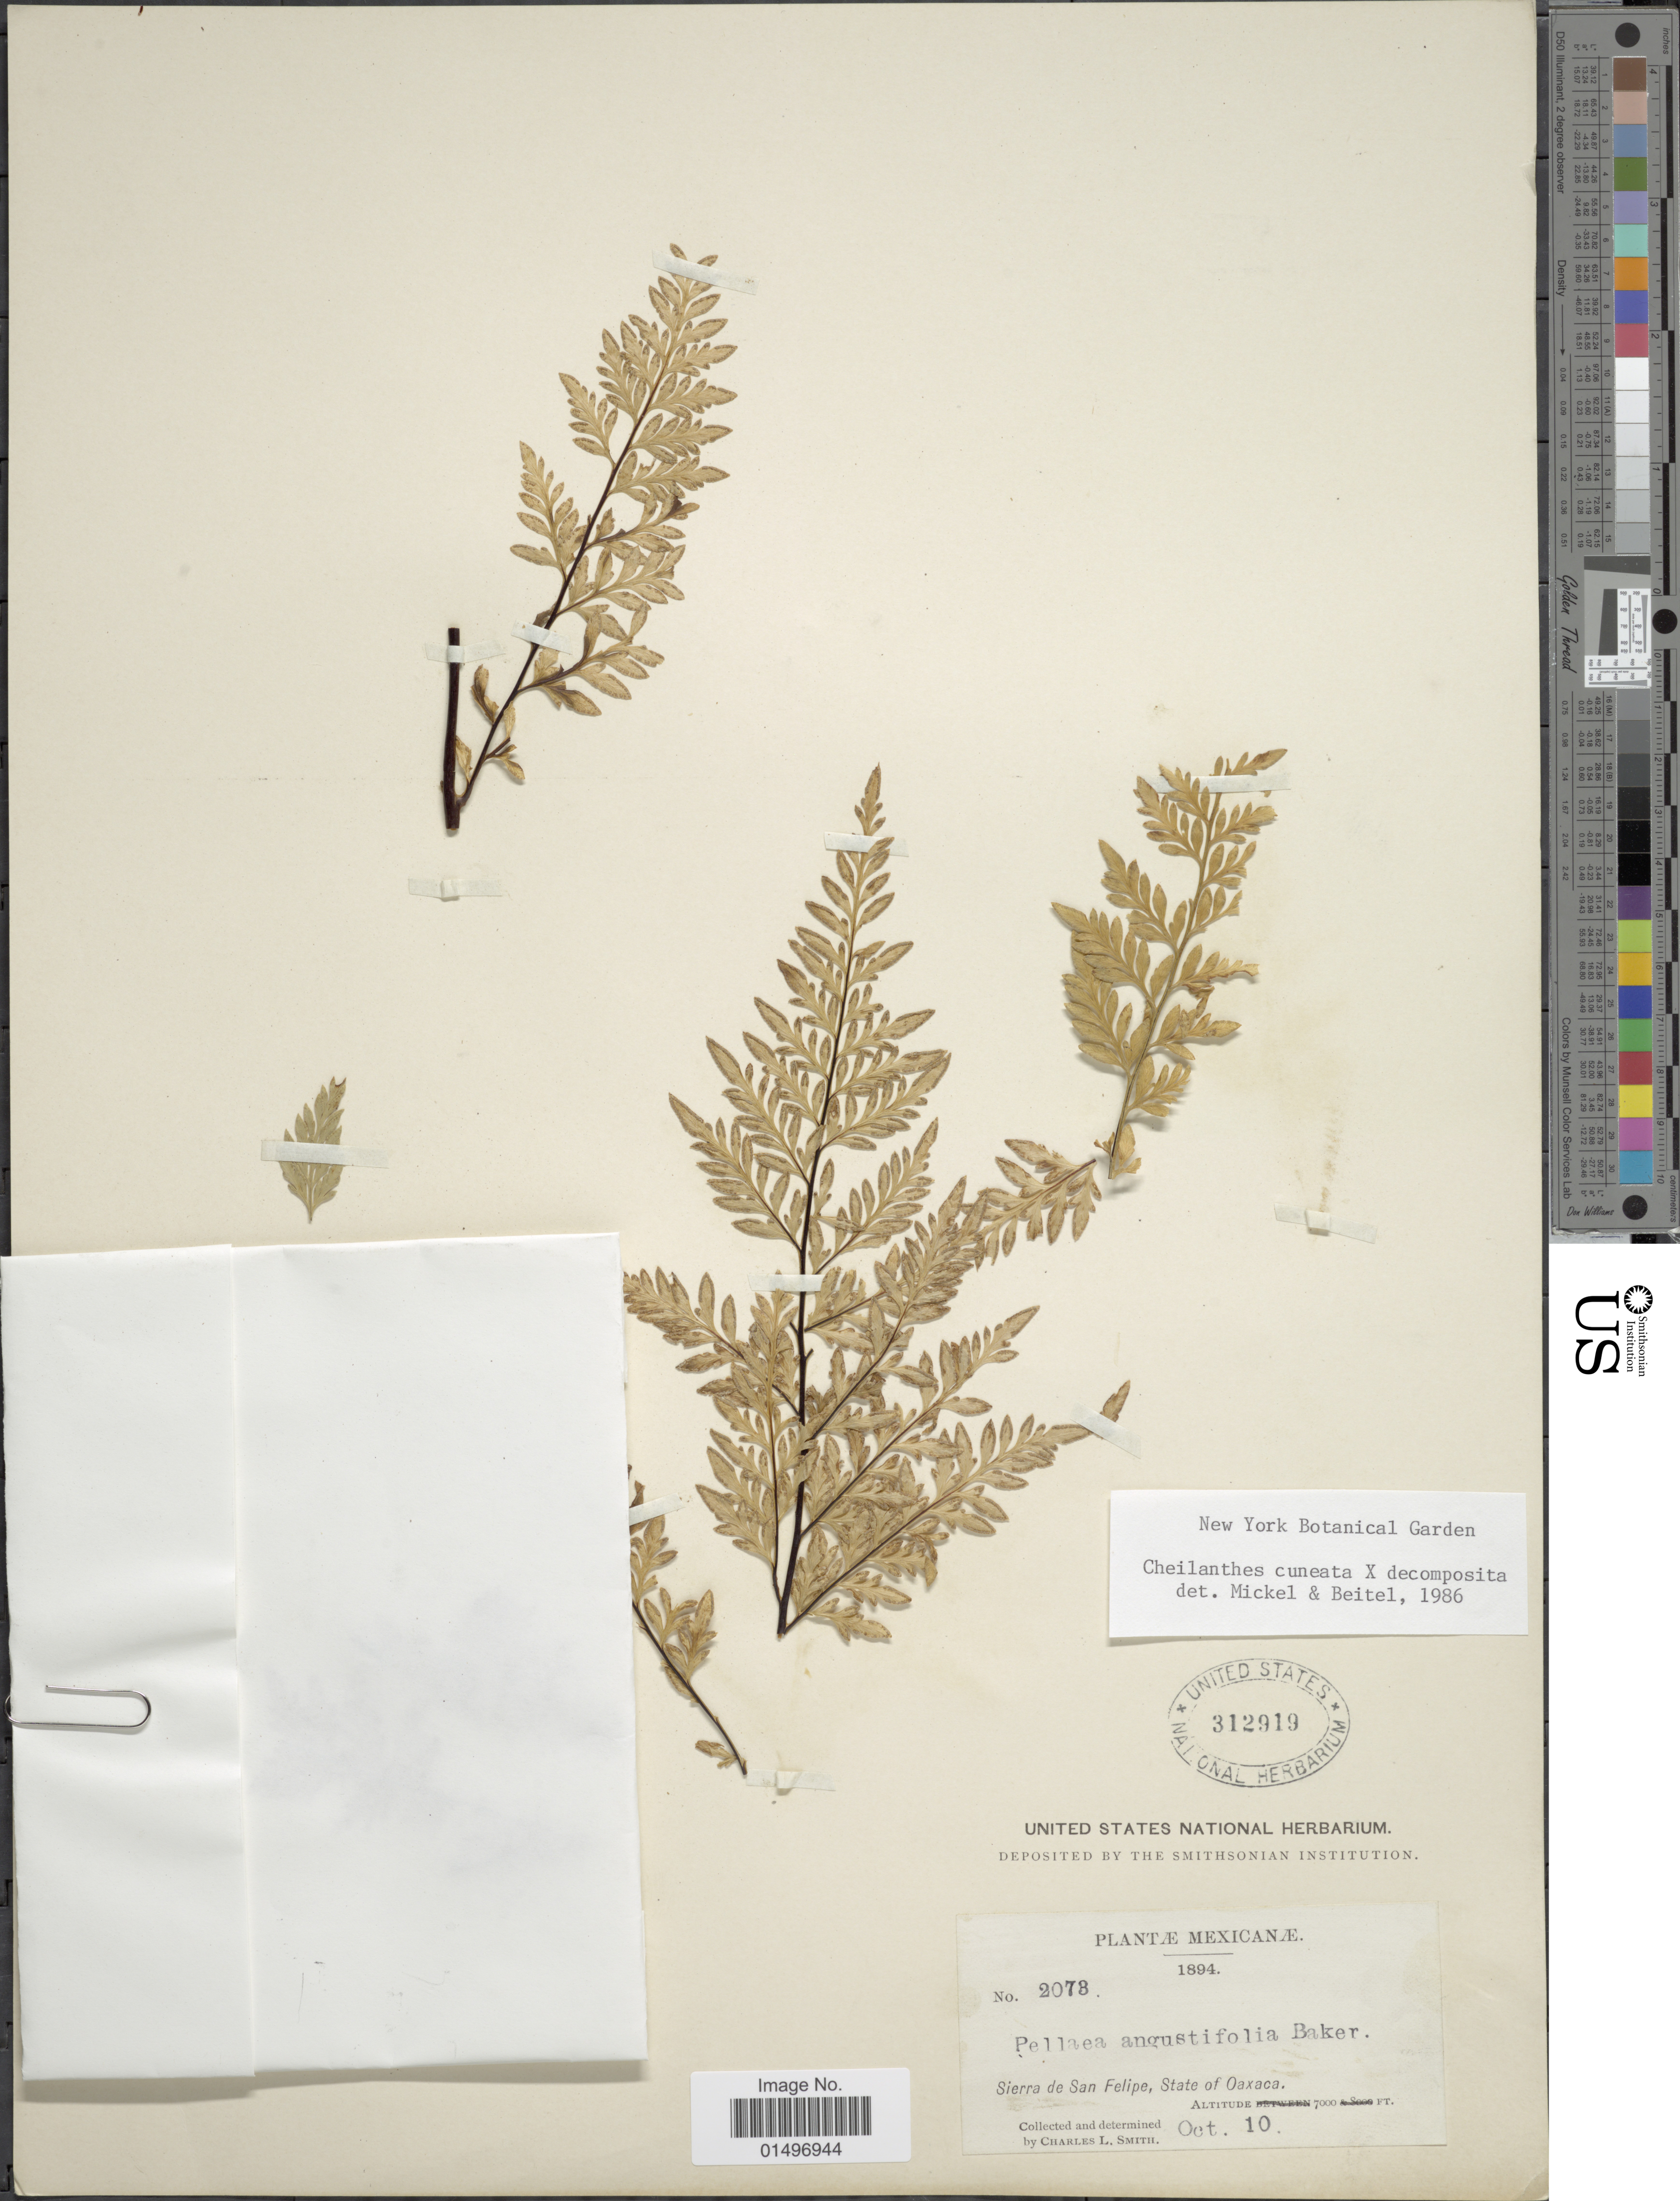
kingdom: Plantae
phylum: Tracheophyta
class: Polypodiopsida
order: Polypodiales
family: Pteridaceae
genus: Gaga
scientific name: Gaga chaerophylla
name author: (Mart. & Ikonn.-Gal.) Fay W. Li & Windham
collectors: C. L. Smith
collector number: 2073*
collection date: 1894-10-10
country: Mexico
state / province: Oaxaca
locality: Mexicanae, Sierra de San Felipe.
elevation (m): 2134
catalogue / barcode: US 312919